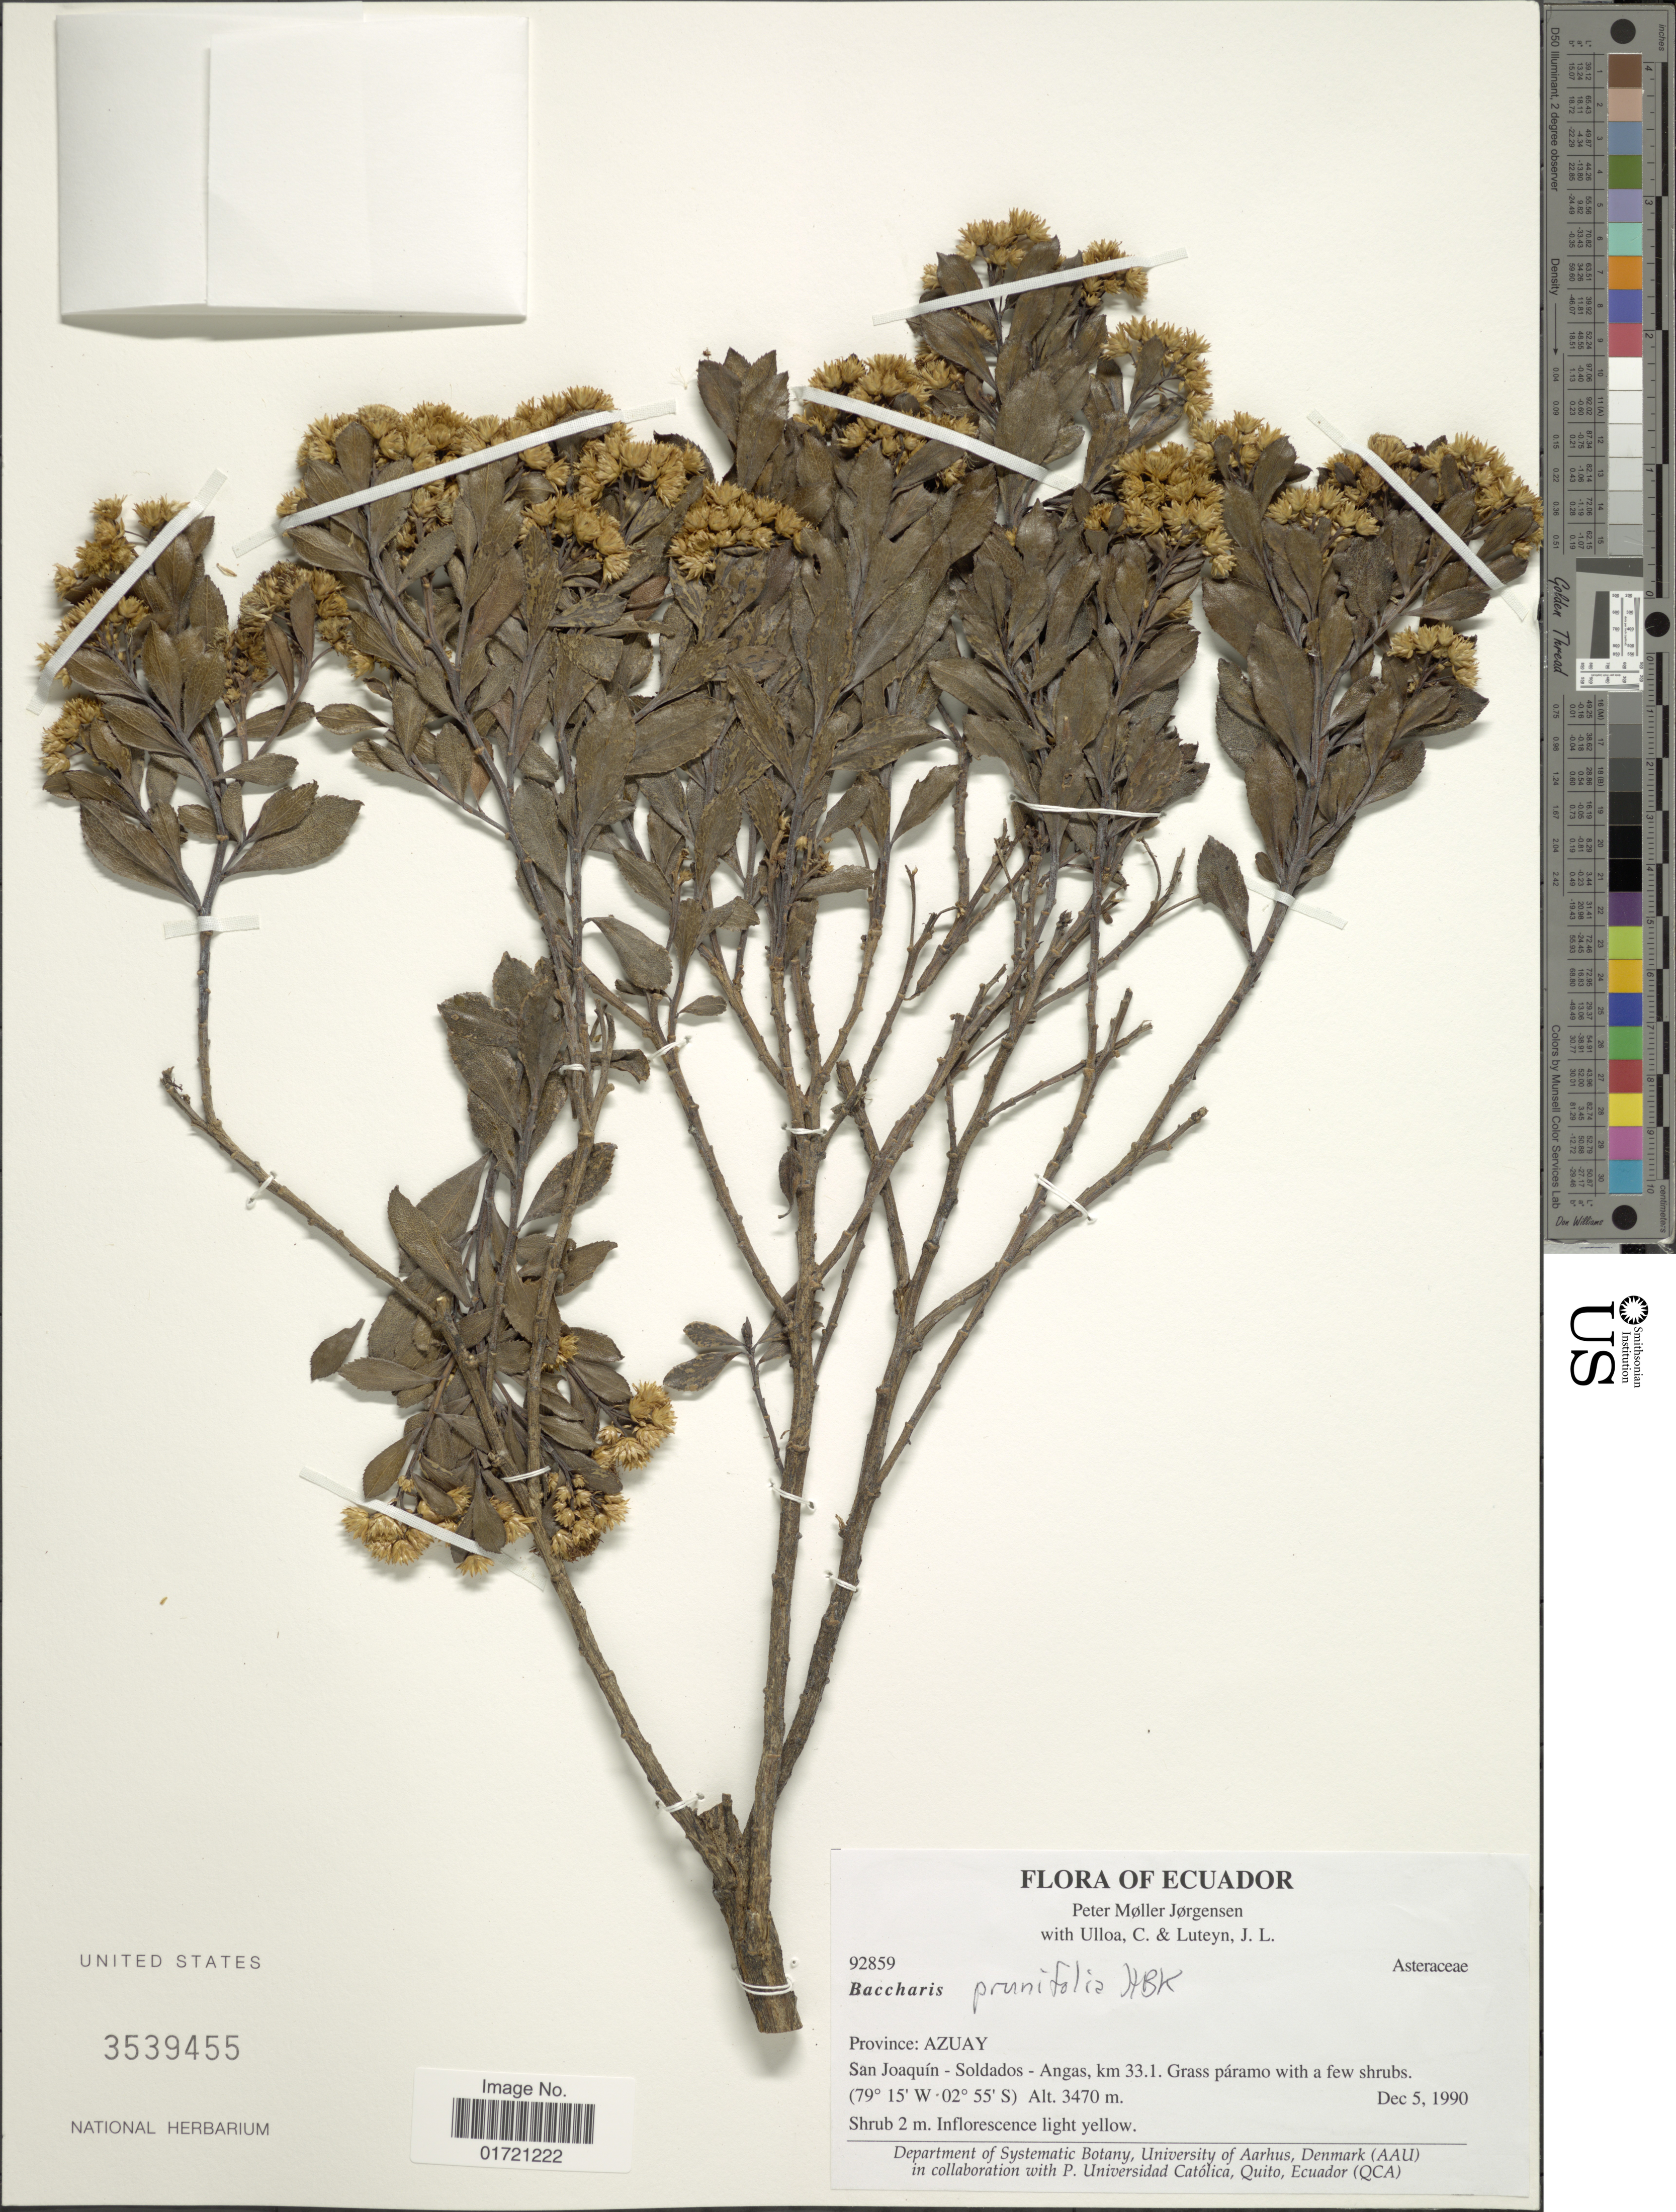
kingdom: Plantae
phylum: Tracheophyta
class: Magnoliopsida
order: Asterales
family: Asteraceae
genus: Baccharis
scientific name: Baccharis prunifolia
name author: Kunth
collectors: P. M. Jørgensen & C. Ulloa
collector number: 92859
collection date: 1990-12-05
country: Ecuador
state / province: Azuay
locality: Province: Azuay. San Joaquín - Soldados - Angas, km 33.1. Grass páramo with a few shrubs.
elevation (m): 3470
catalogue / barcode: US 3539455